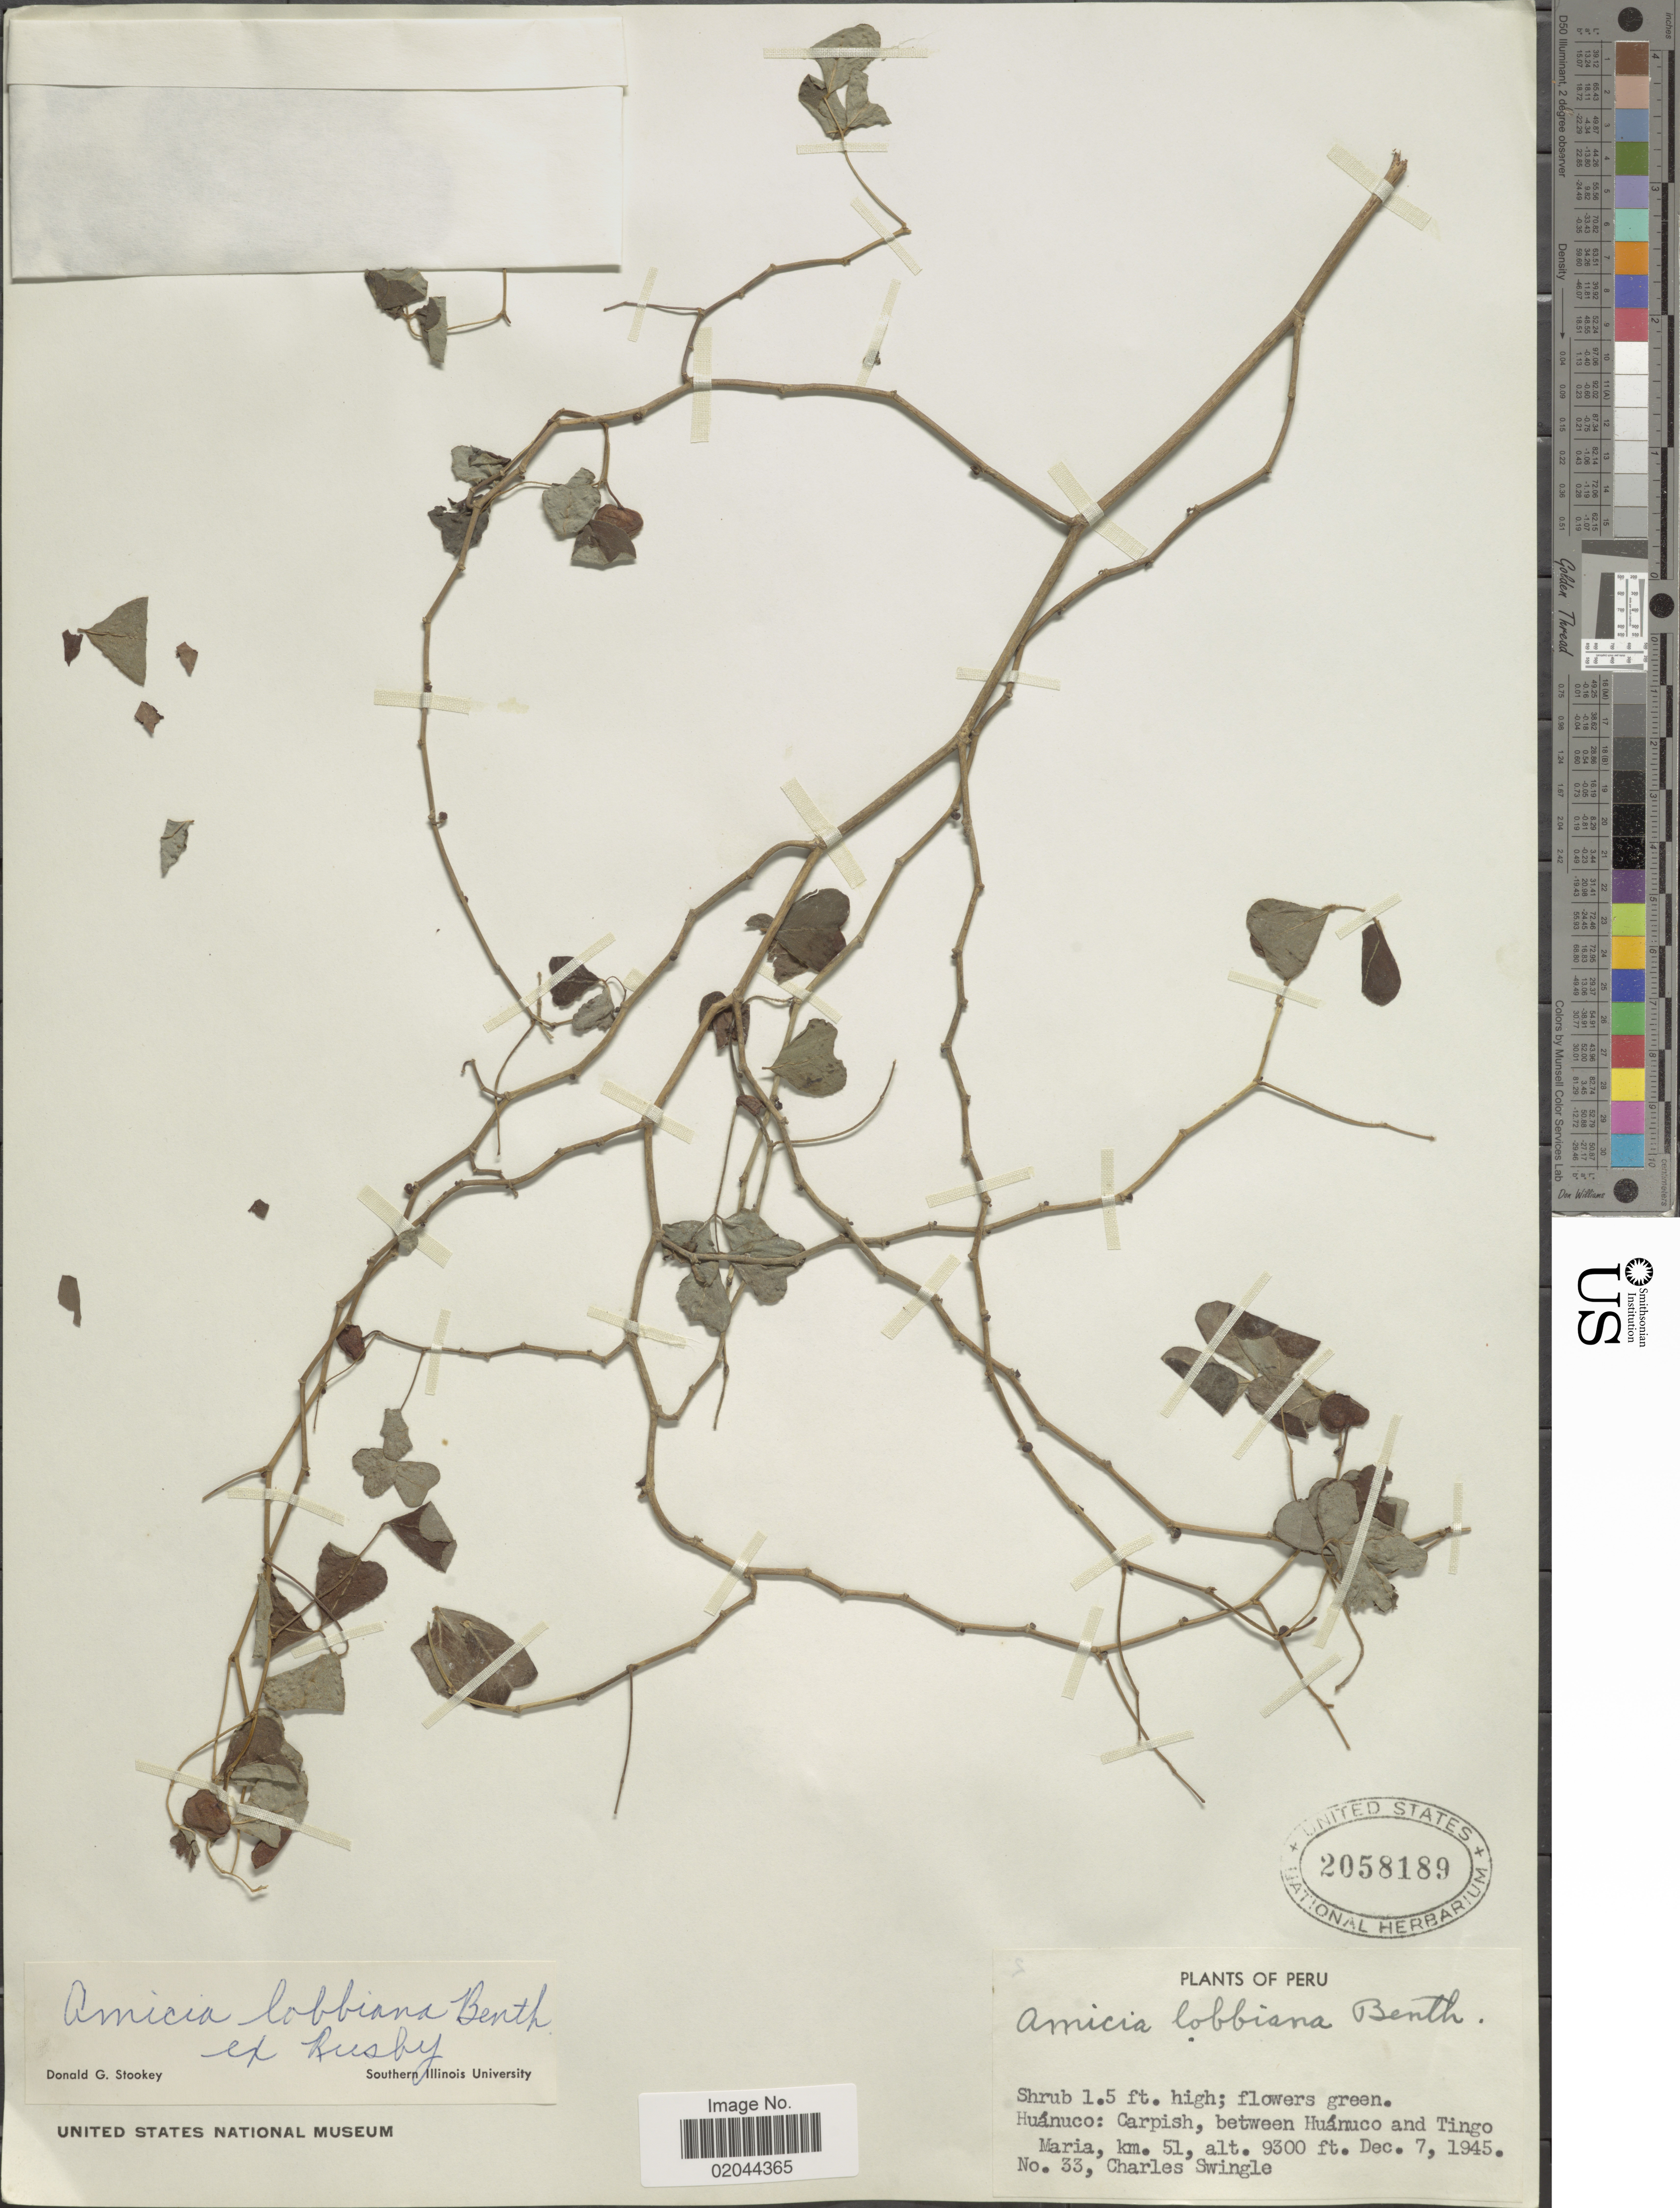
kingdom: Plantae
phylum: Tracheophyta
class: Magnoliopsida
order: Fabales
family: Fabaceae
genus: Amicia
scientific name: Amicia lobbiana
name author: Benth. ex Rusby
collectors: C. Swingle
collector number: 33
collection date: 1945-12-07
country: Peru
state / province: Huánuco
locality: Carpish, between Huanuco and Tingo Mario, km. 51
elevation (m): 2835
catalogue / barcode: US 2058189